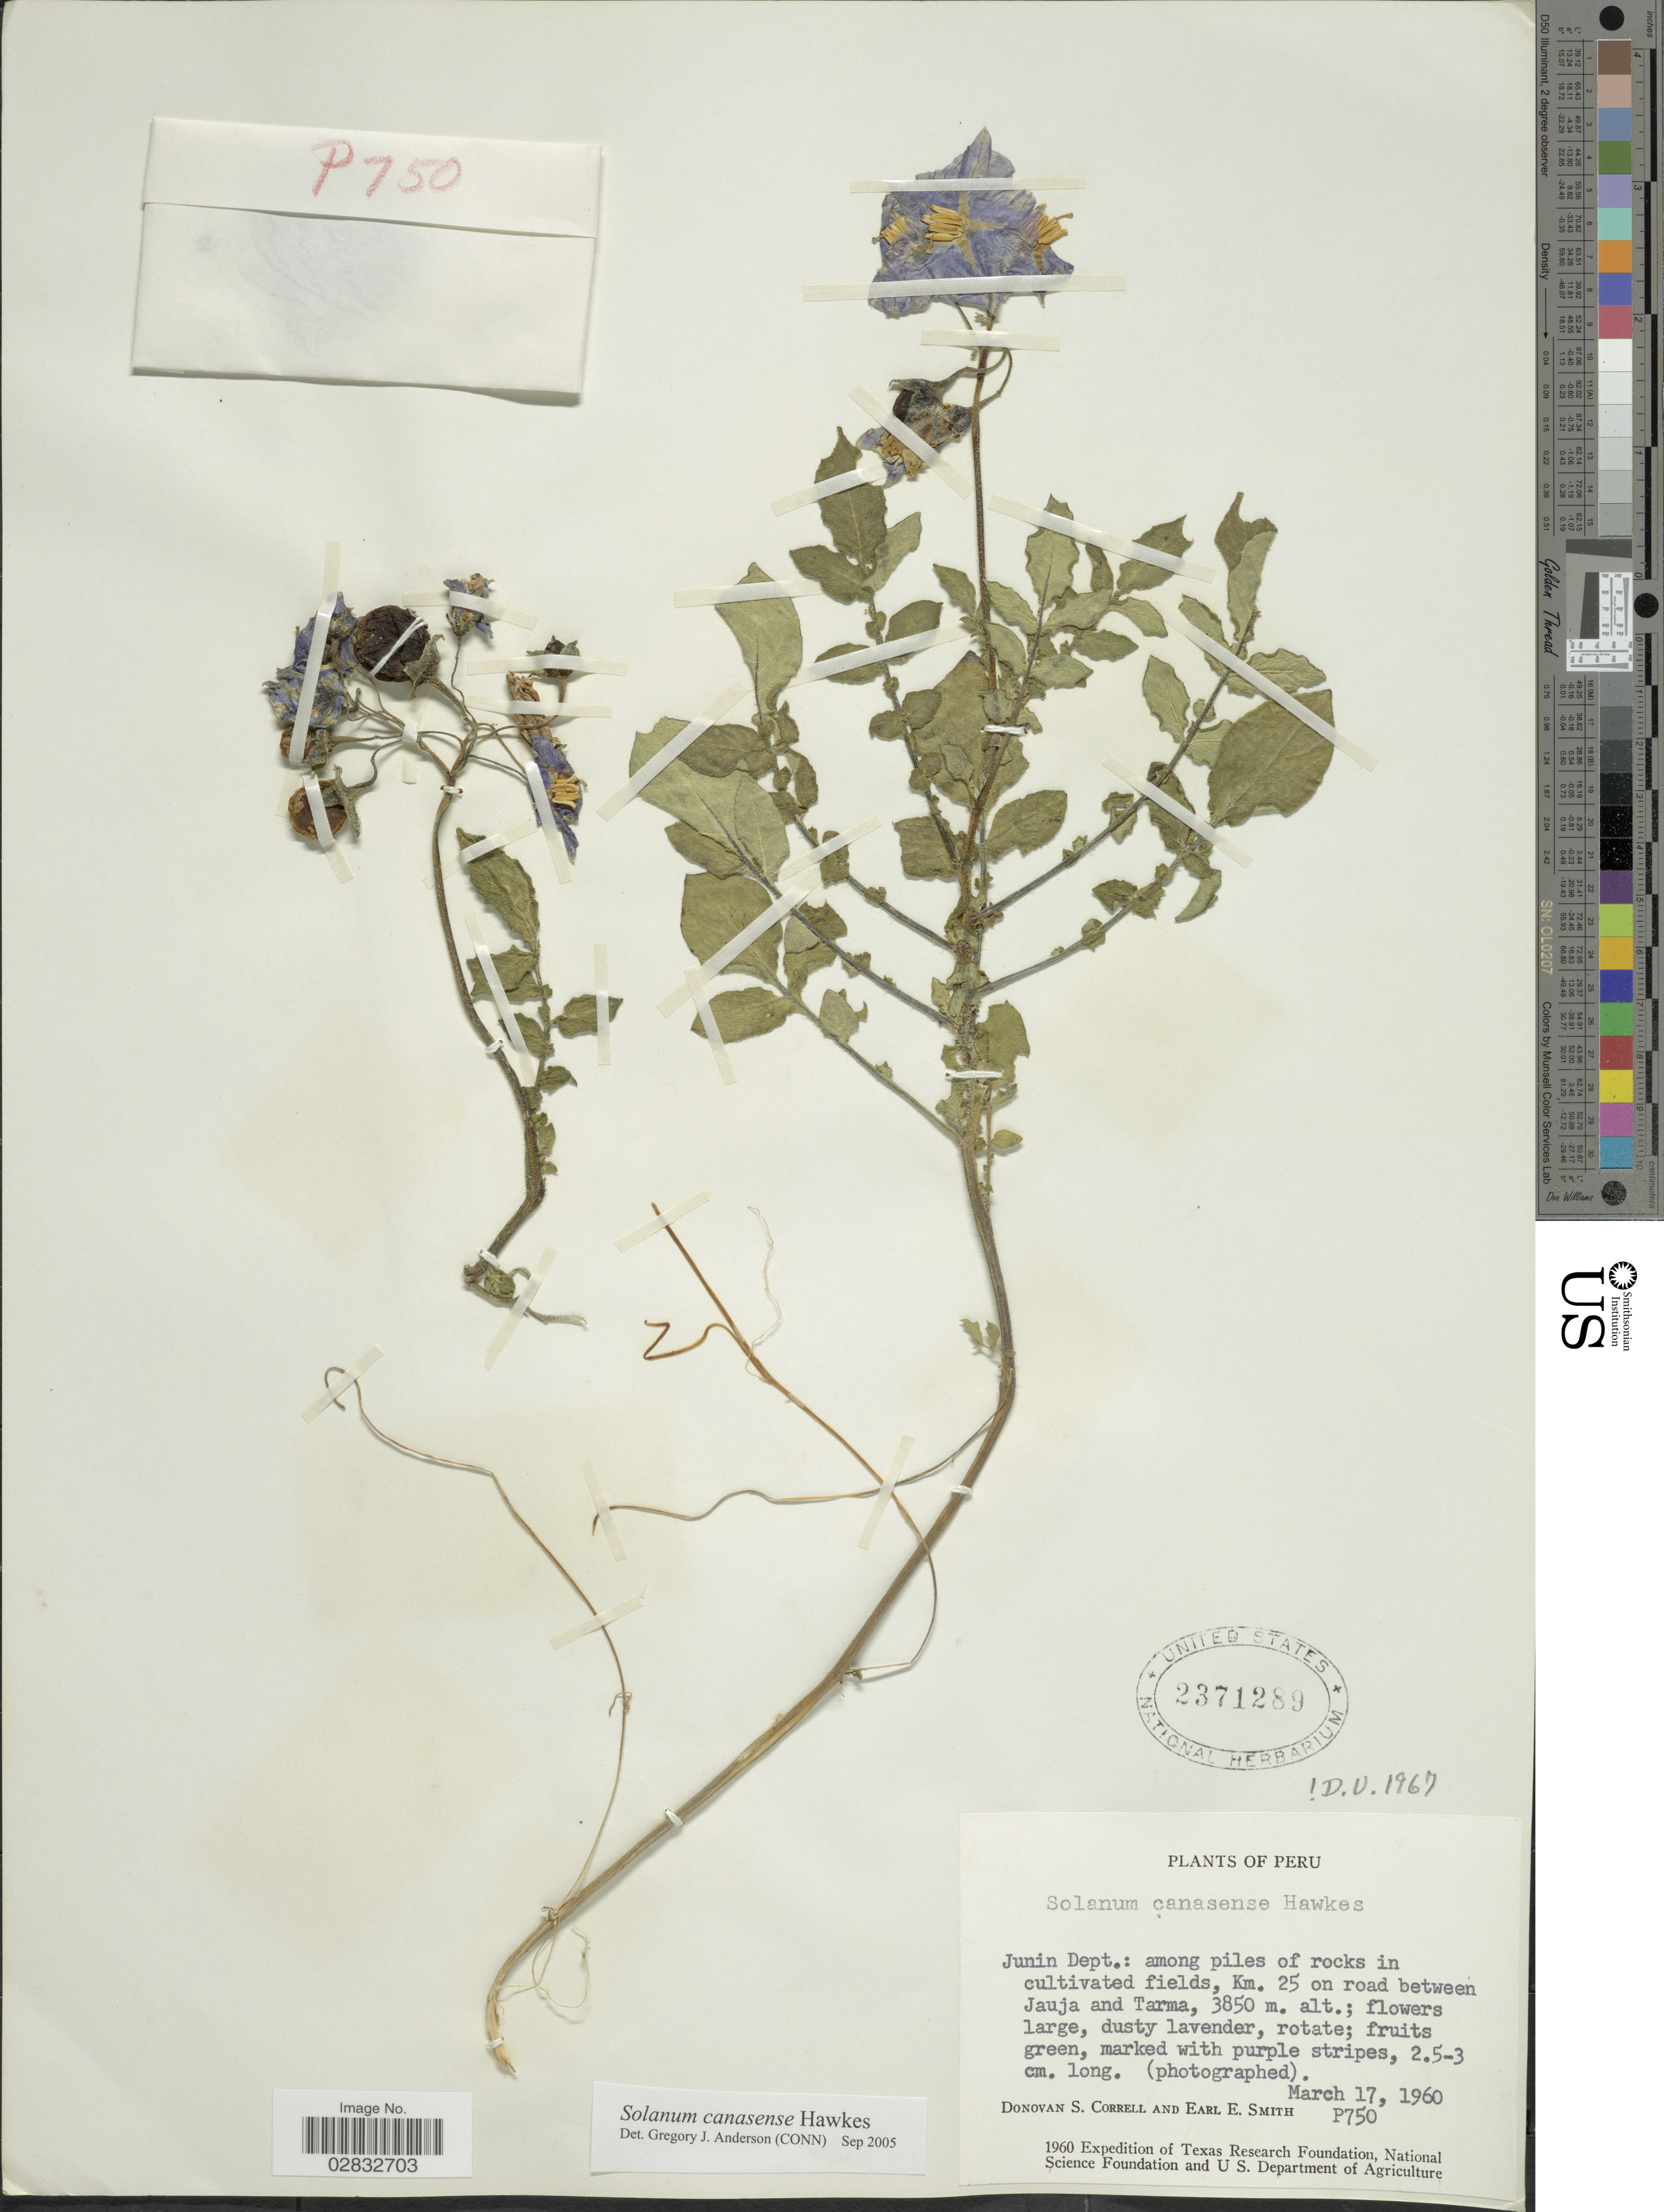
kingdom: Plantae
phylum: Tracheophyta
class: Magnoliopsida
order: Solanales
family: Solanaceae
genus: Solanum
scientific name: Solanum canaosense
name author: L.B. Sm. & Downs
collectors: D. S. Correll & E. E. Smith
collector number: P750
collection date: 1960-03-17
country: Peru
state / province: Junín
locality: Junin Dept.: among piles of rocks in cultivated fields, Km. 25 on road between Jauja and Tarma.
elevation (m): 3850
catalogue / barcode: US 2371289